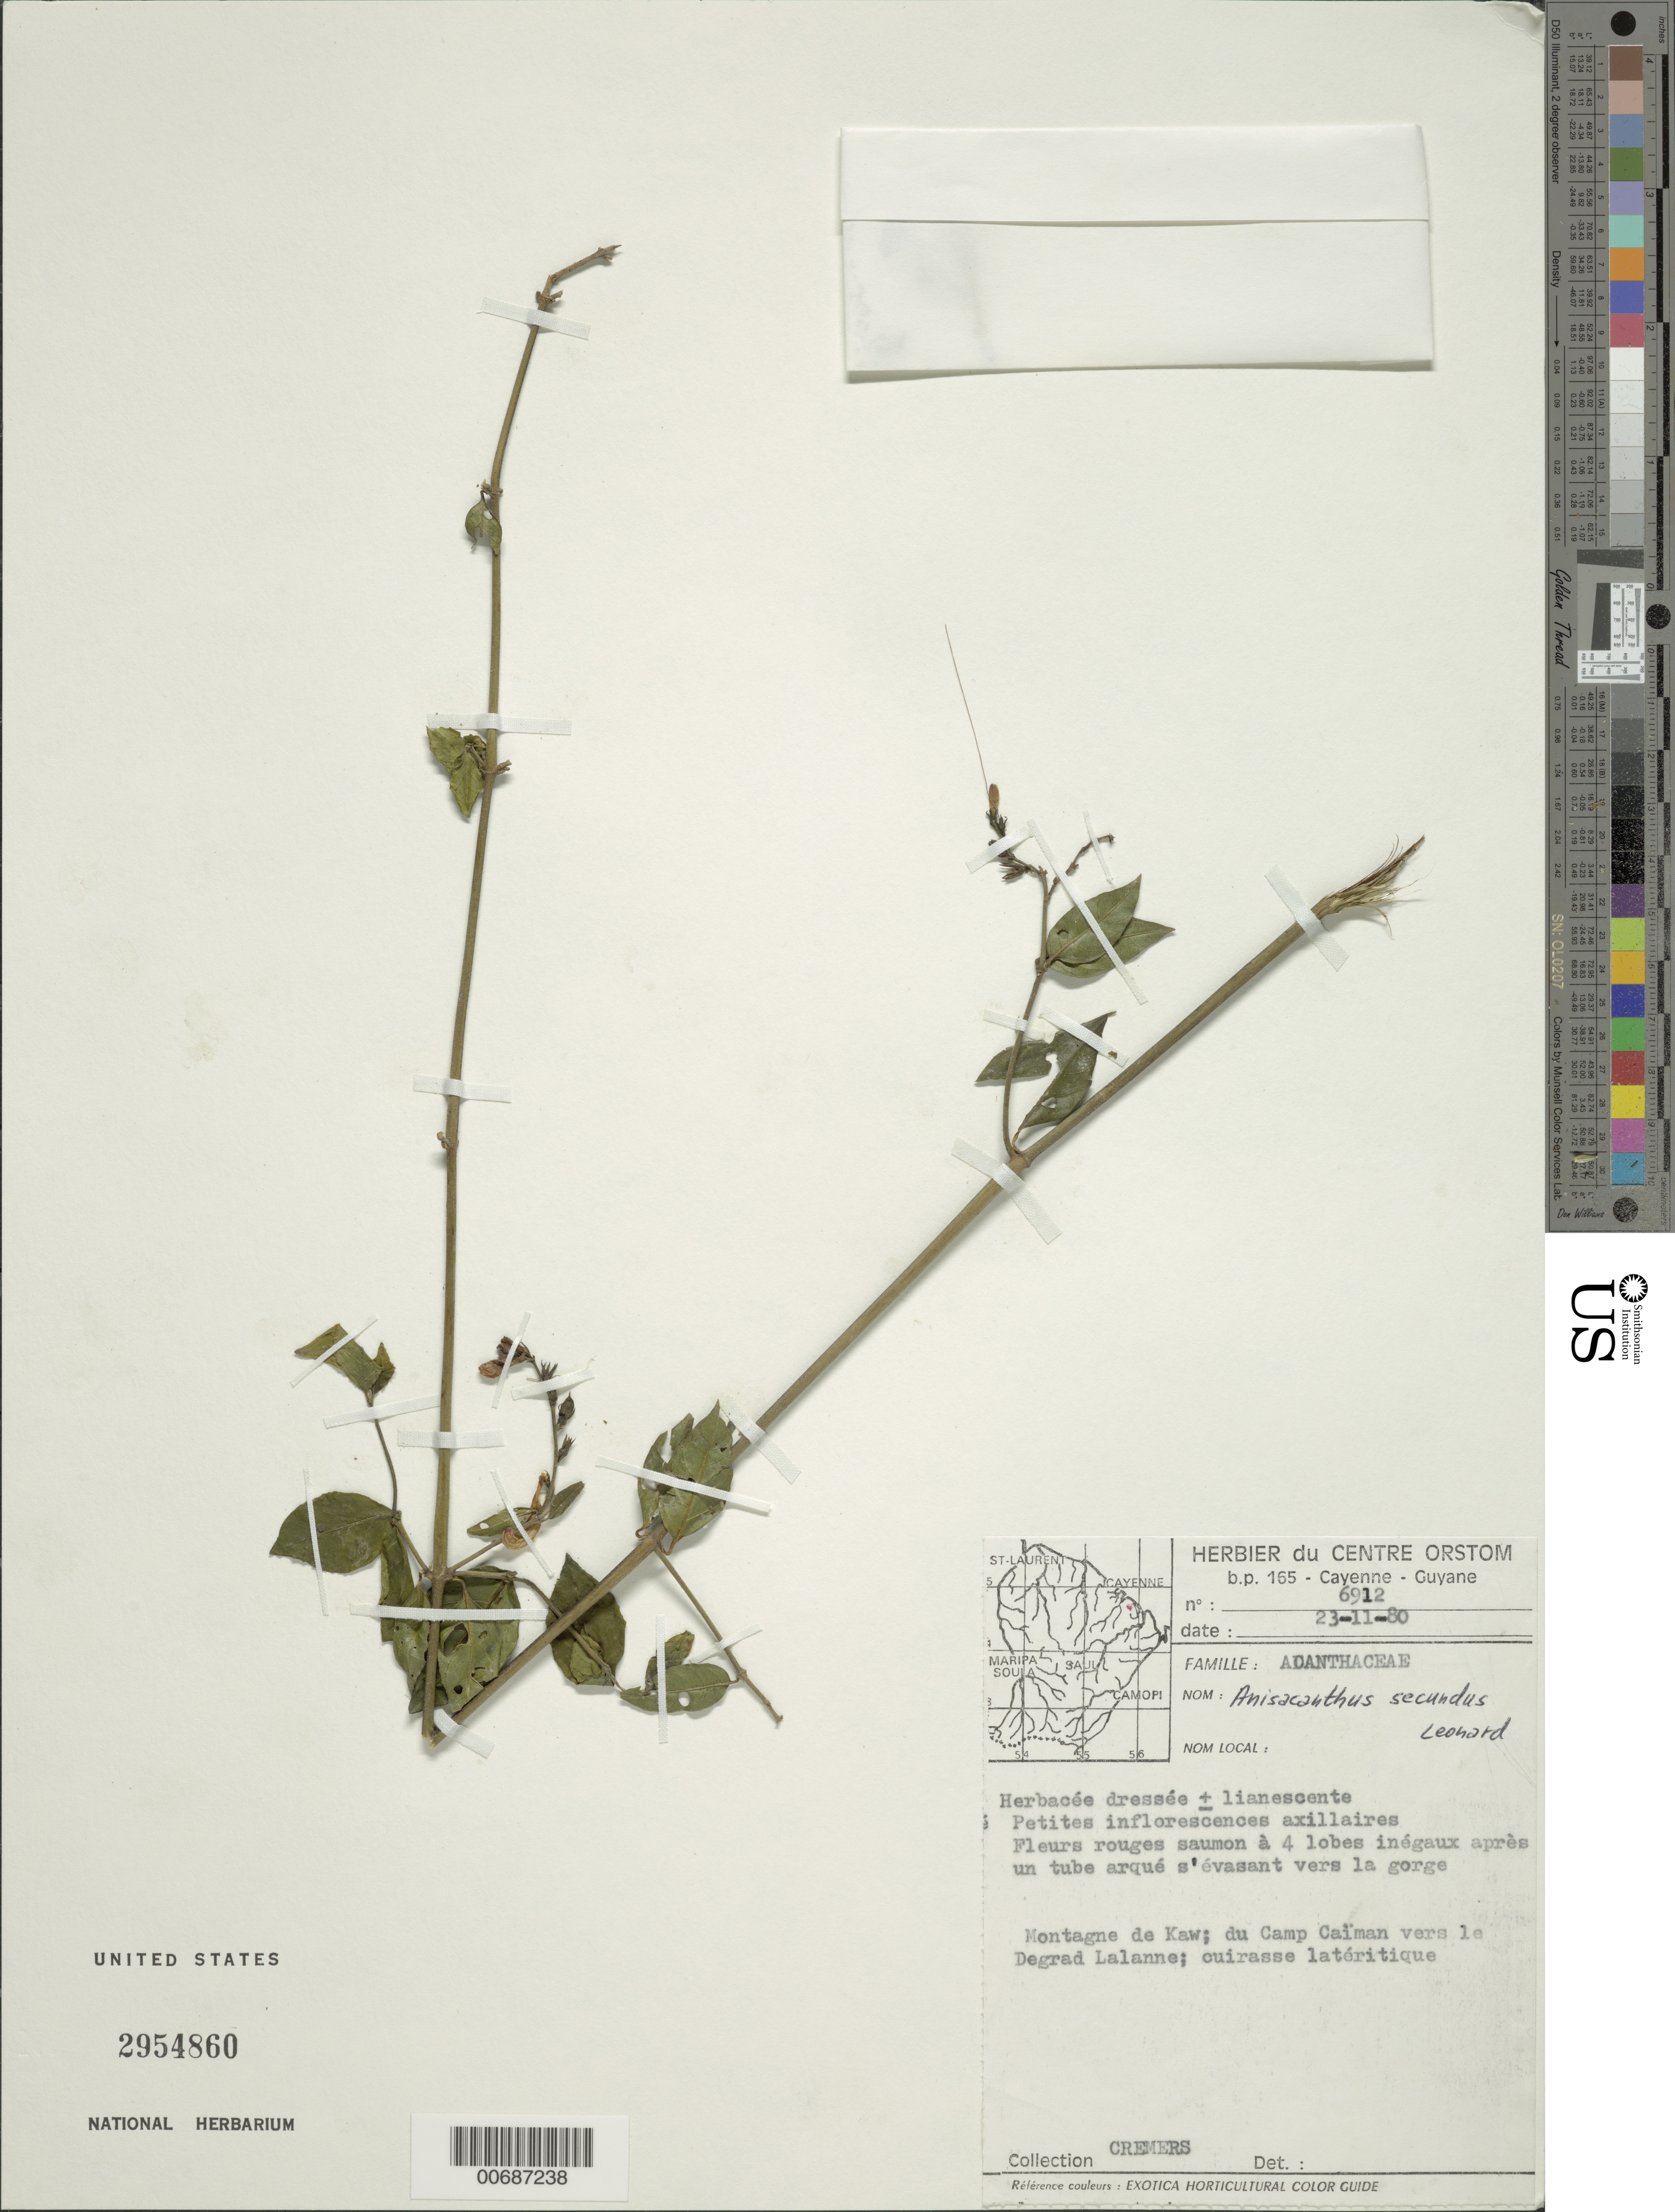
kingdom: Plantae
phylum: Tracheophyta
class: Magnoliopsida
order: Lamiales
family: Acanthaceae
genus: Anisacanthus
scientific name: Anisacanthus secundus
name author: Leonard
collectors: G. Cremers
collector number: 6912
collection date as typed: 23-Nov-80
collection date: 1980-11-23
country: French Guiana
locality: Montagne de Kaw; du Camp Caïman vers le Degrad Lalanne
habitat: Cuirasse lateritique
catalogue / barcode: US 2954860